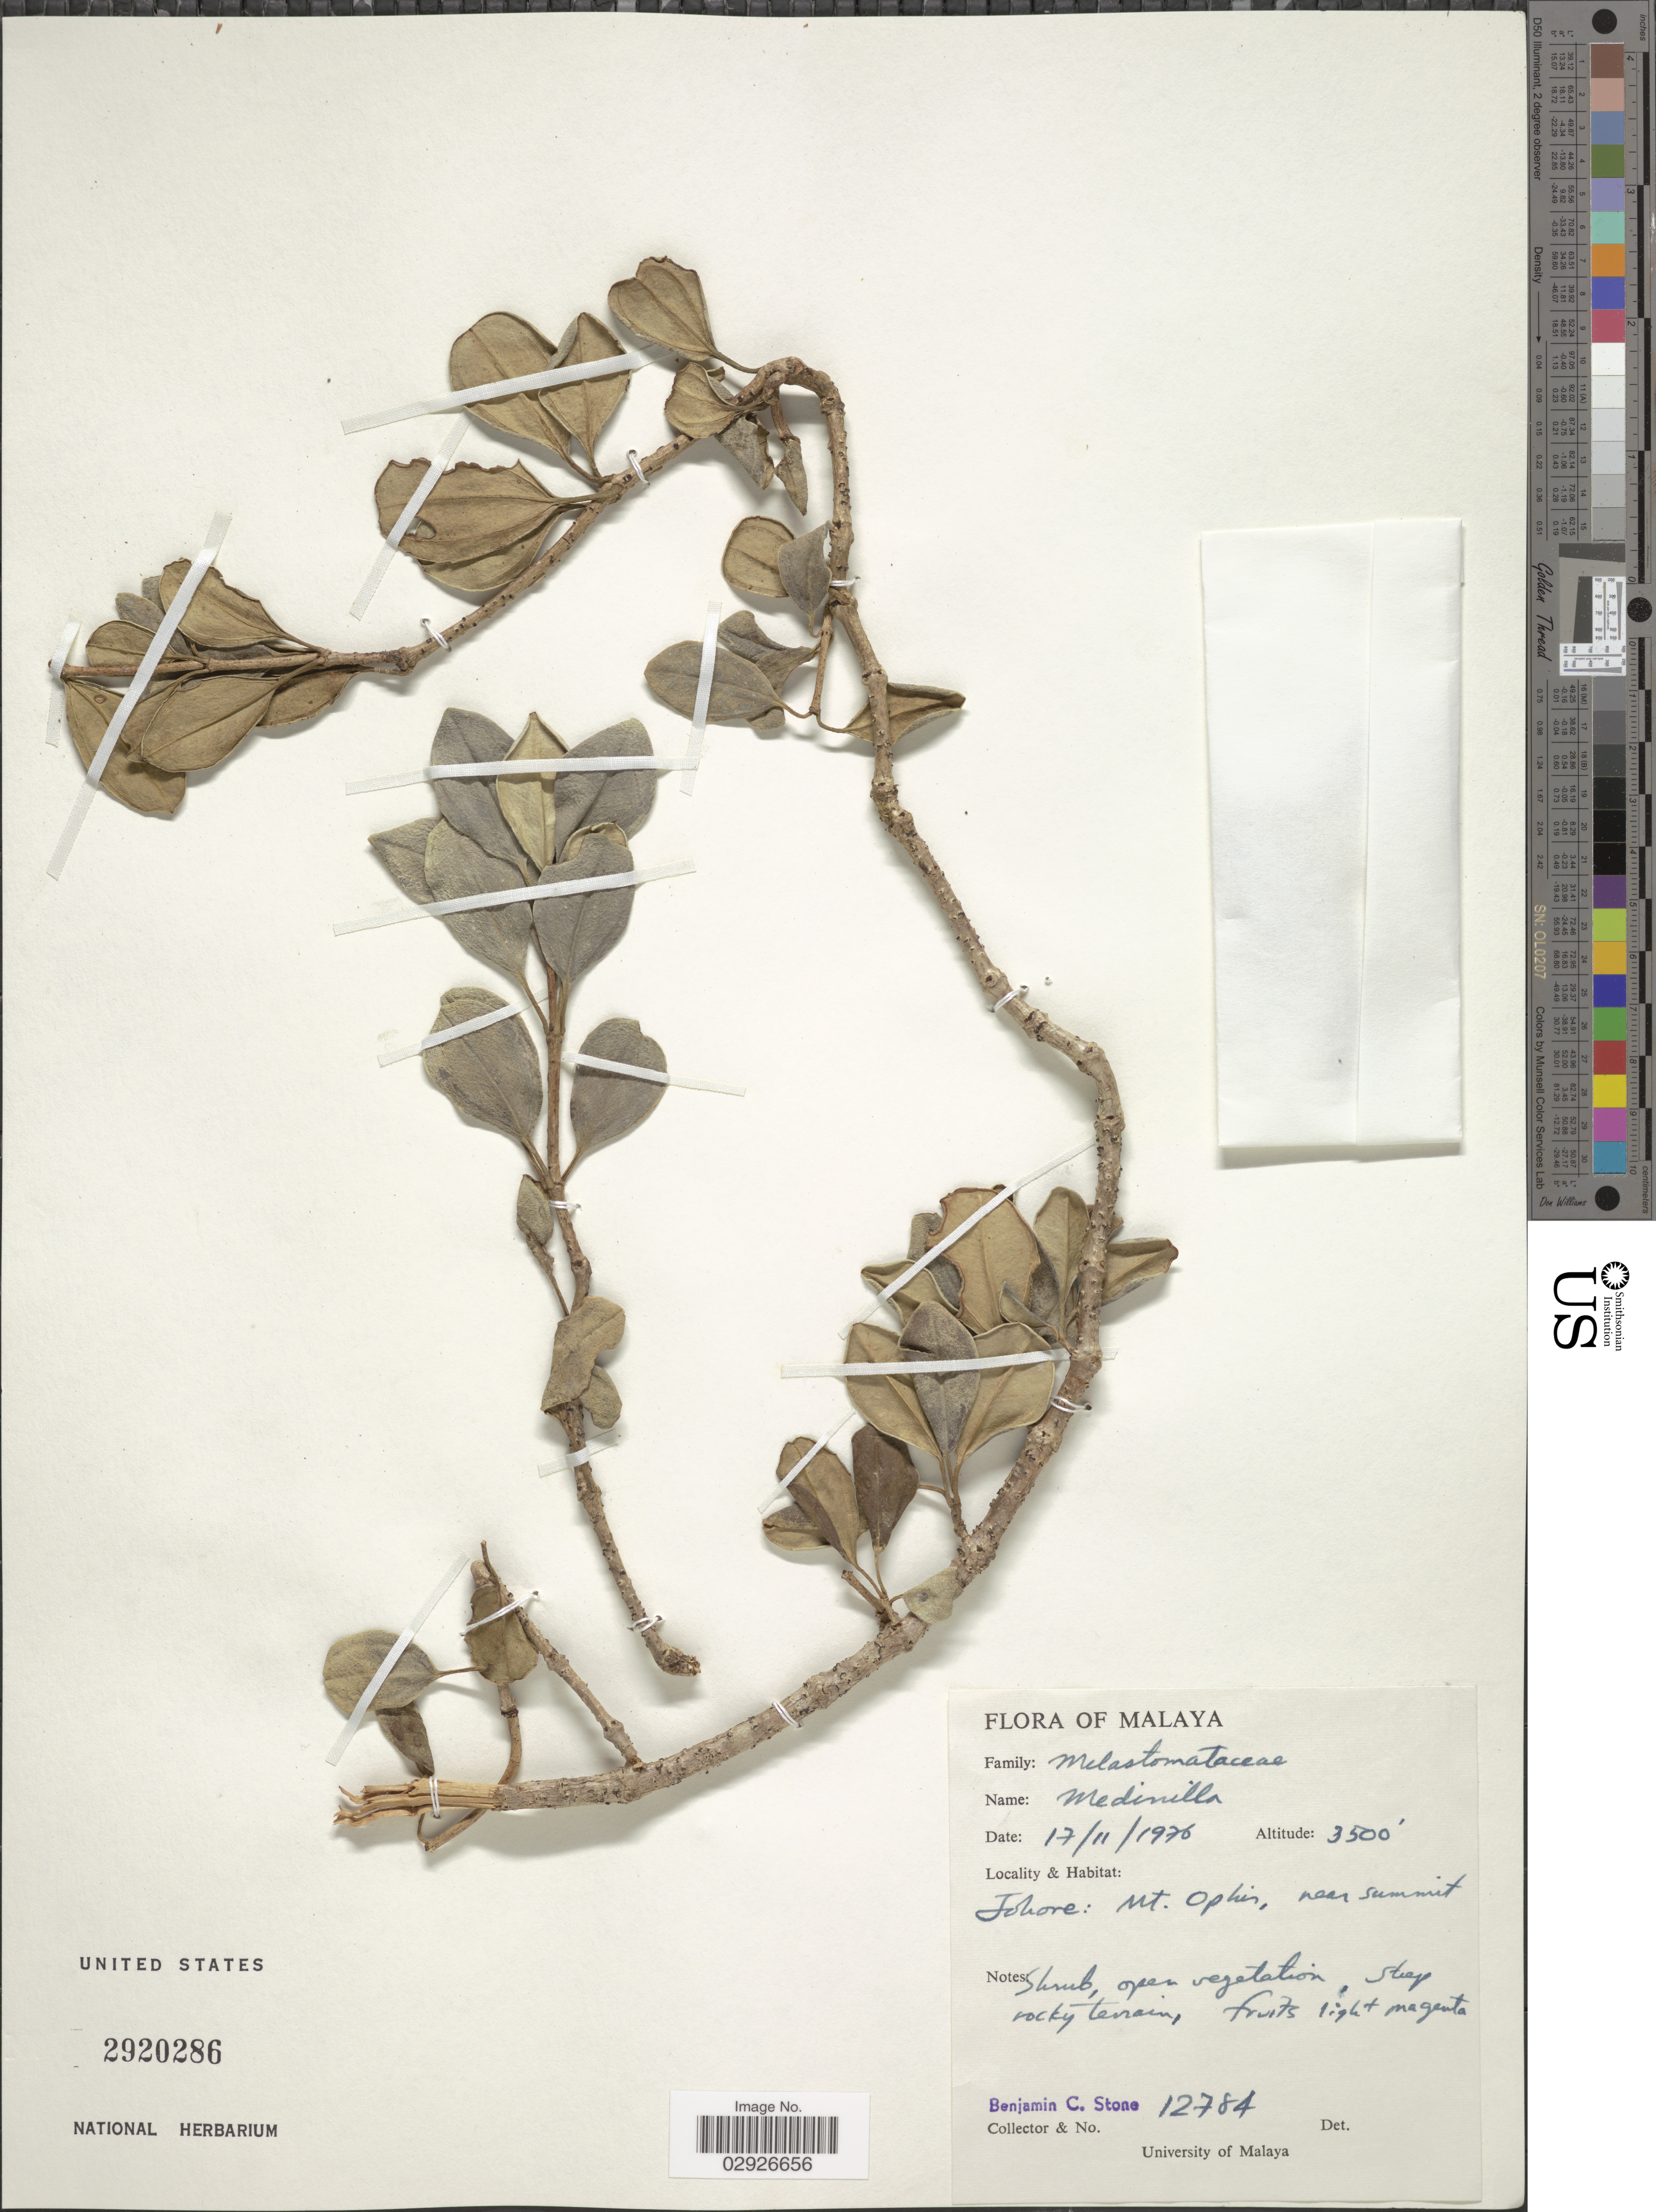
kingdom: Plantae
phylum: Tracheophyta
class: Magnoliopsida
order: Myrtales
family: Melastomataceae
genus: Medinilla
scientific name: Medinilla sp.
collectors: B. C. Stone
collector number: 12784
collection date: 1976-11-17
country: Malaysia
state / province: Johor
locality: Johor: Mt. Ophir, near summit.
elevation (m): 1067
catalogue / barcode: US 2920286